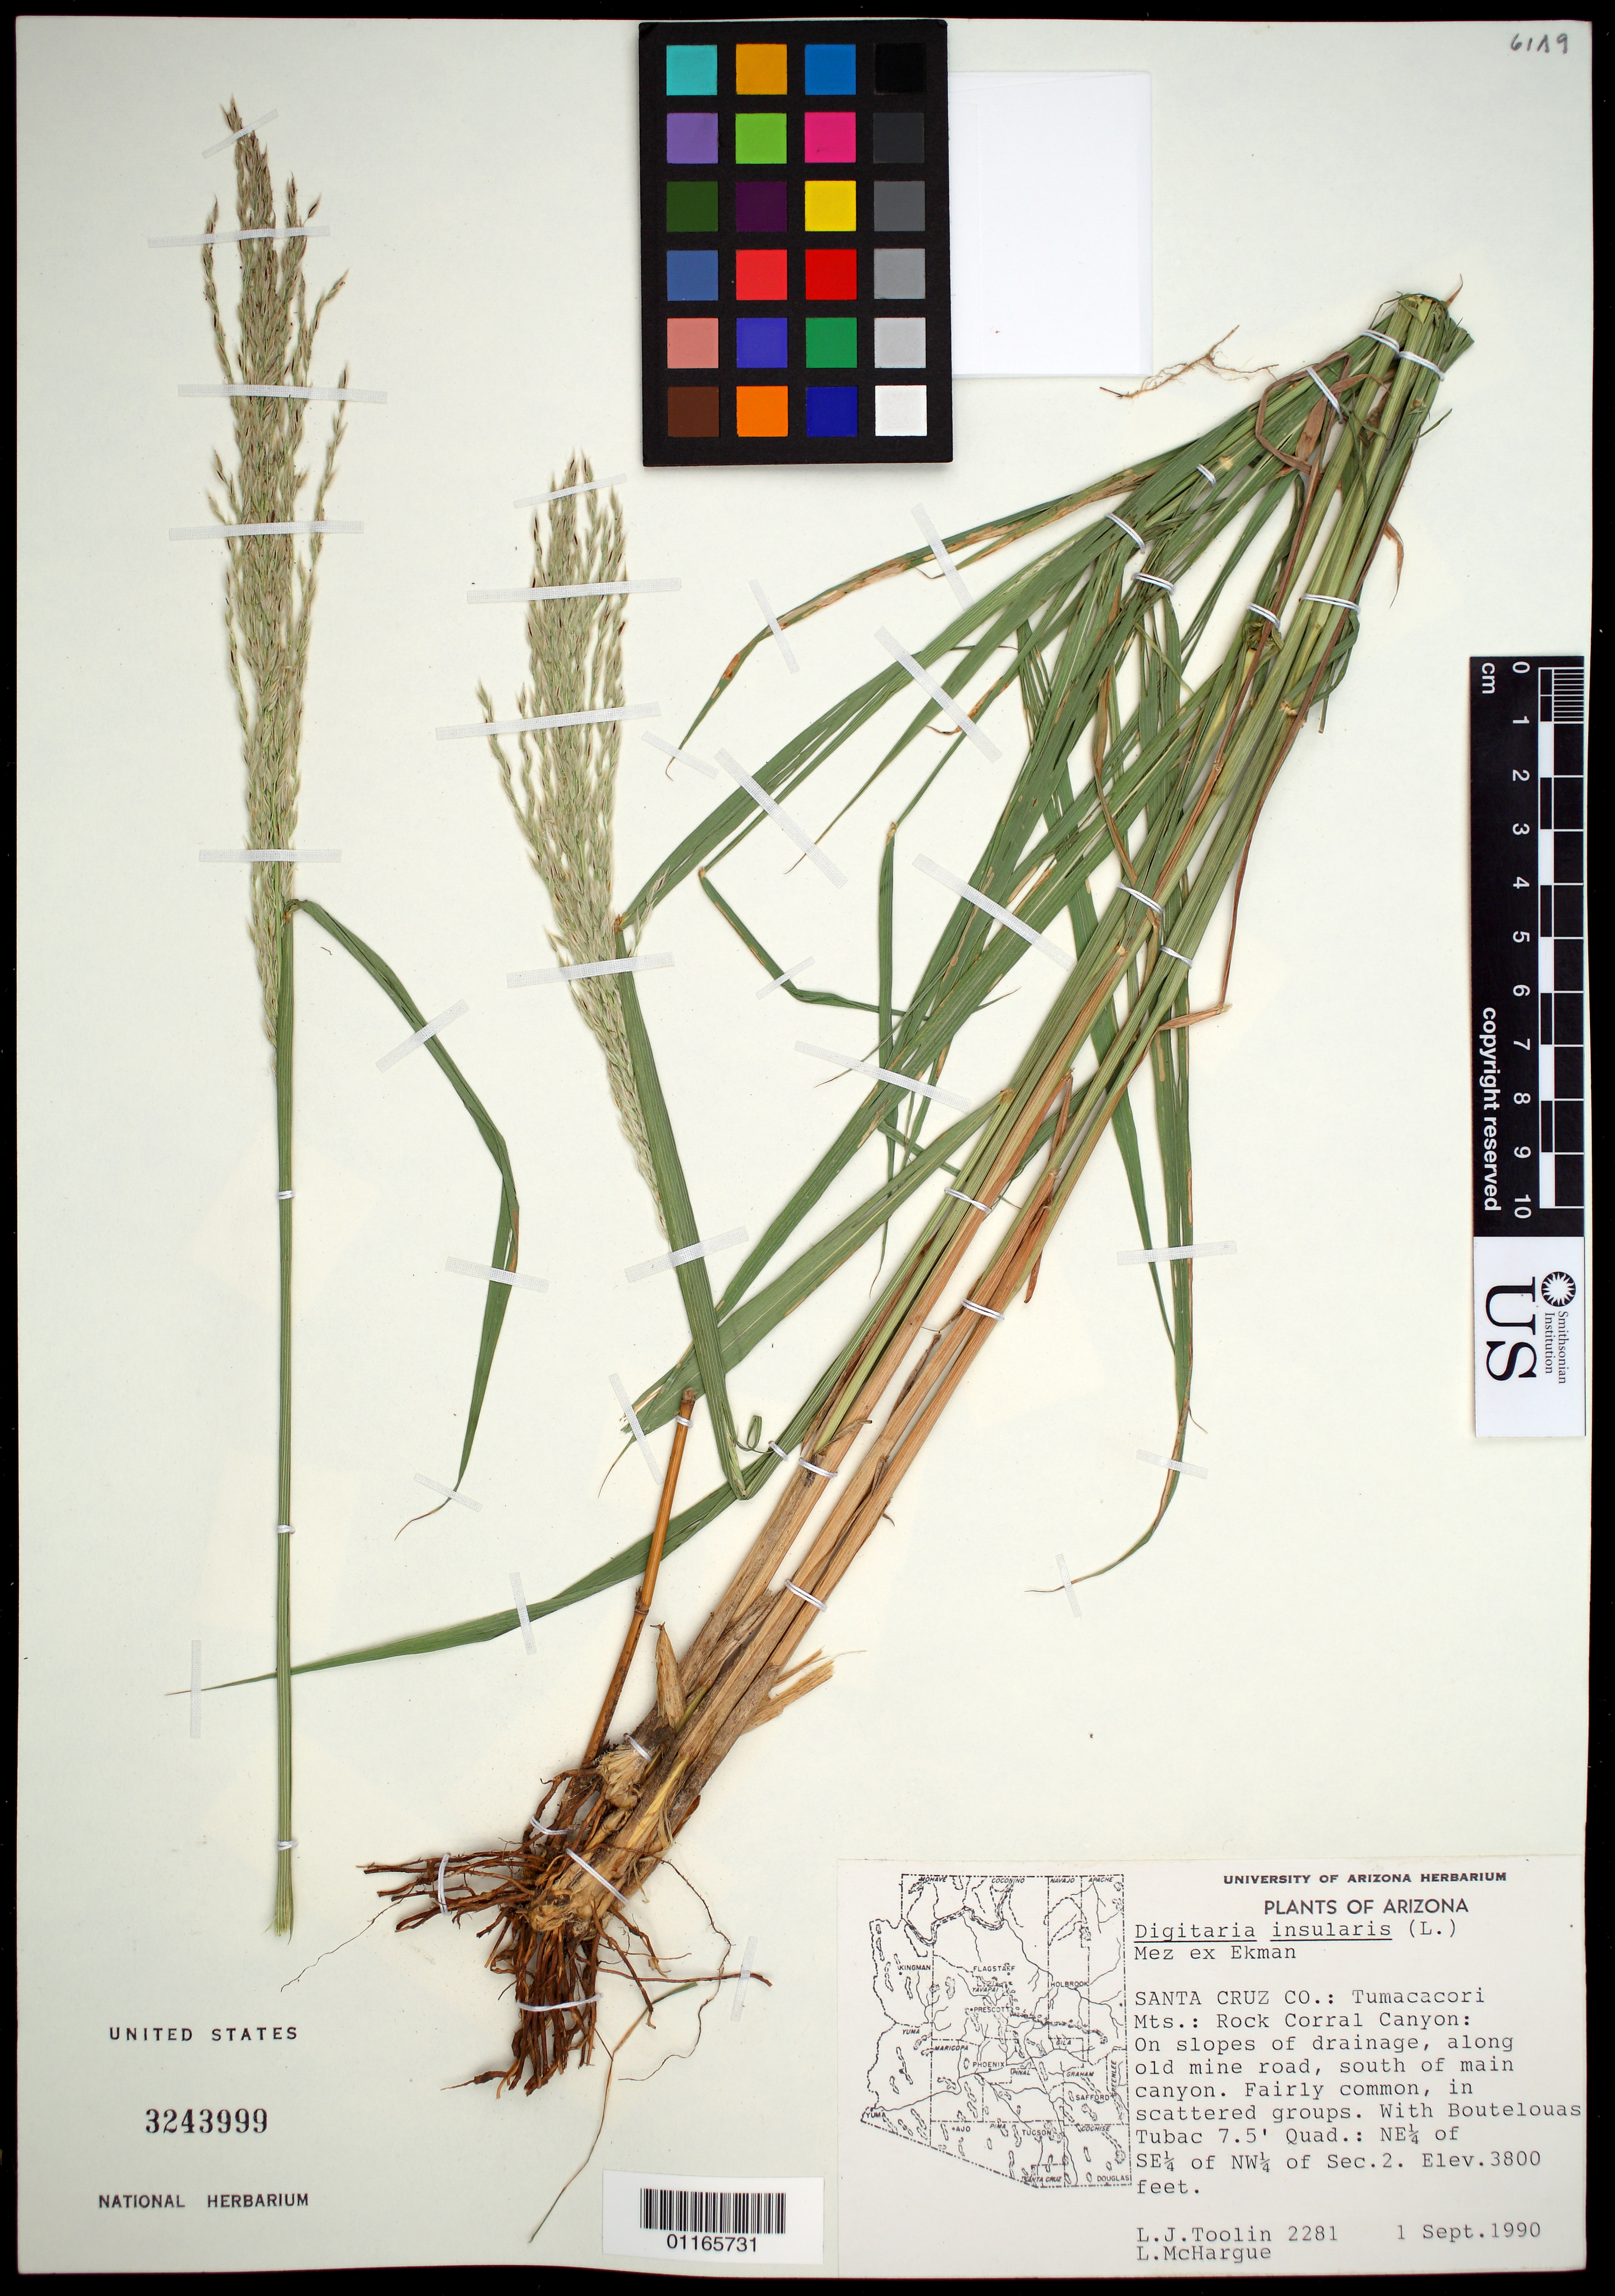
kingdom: Plantae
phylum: Tracheophyta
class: Liliopsida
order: Poales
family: Poaceae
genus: Digitaria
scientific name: Digitaria insularis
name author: (L.) Mez ex Ekman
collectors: L. Toolin & L. Mchargue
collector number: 2281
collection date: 1990-09-01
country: United States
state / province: Arizona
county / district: Santa Cruz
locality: Tumacacori Mts.: Rock Corral Canyon: On slopes of drainage, along old mine road, south of main canyon.With Boutelouas Tubac 7.5' Quad.: NE 1/4 of SE 1/4 of NW 1/4 of Sec.2.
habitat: With Boutelouas. Fairly common in scattered groups.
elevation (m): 1158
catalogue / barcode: US 3243999